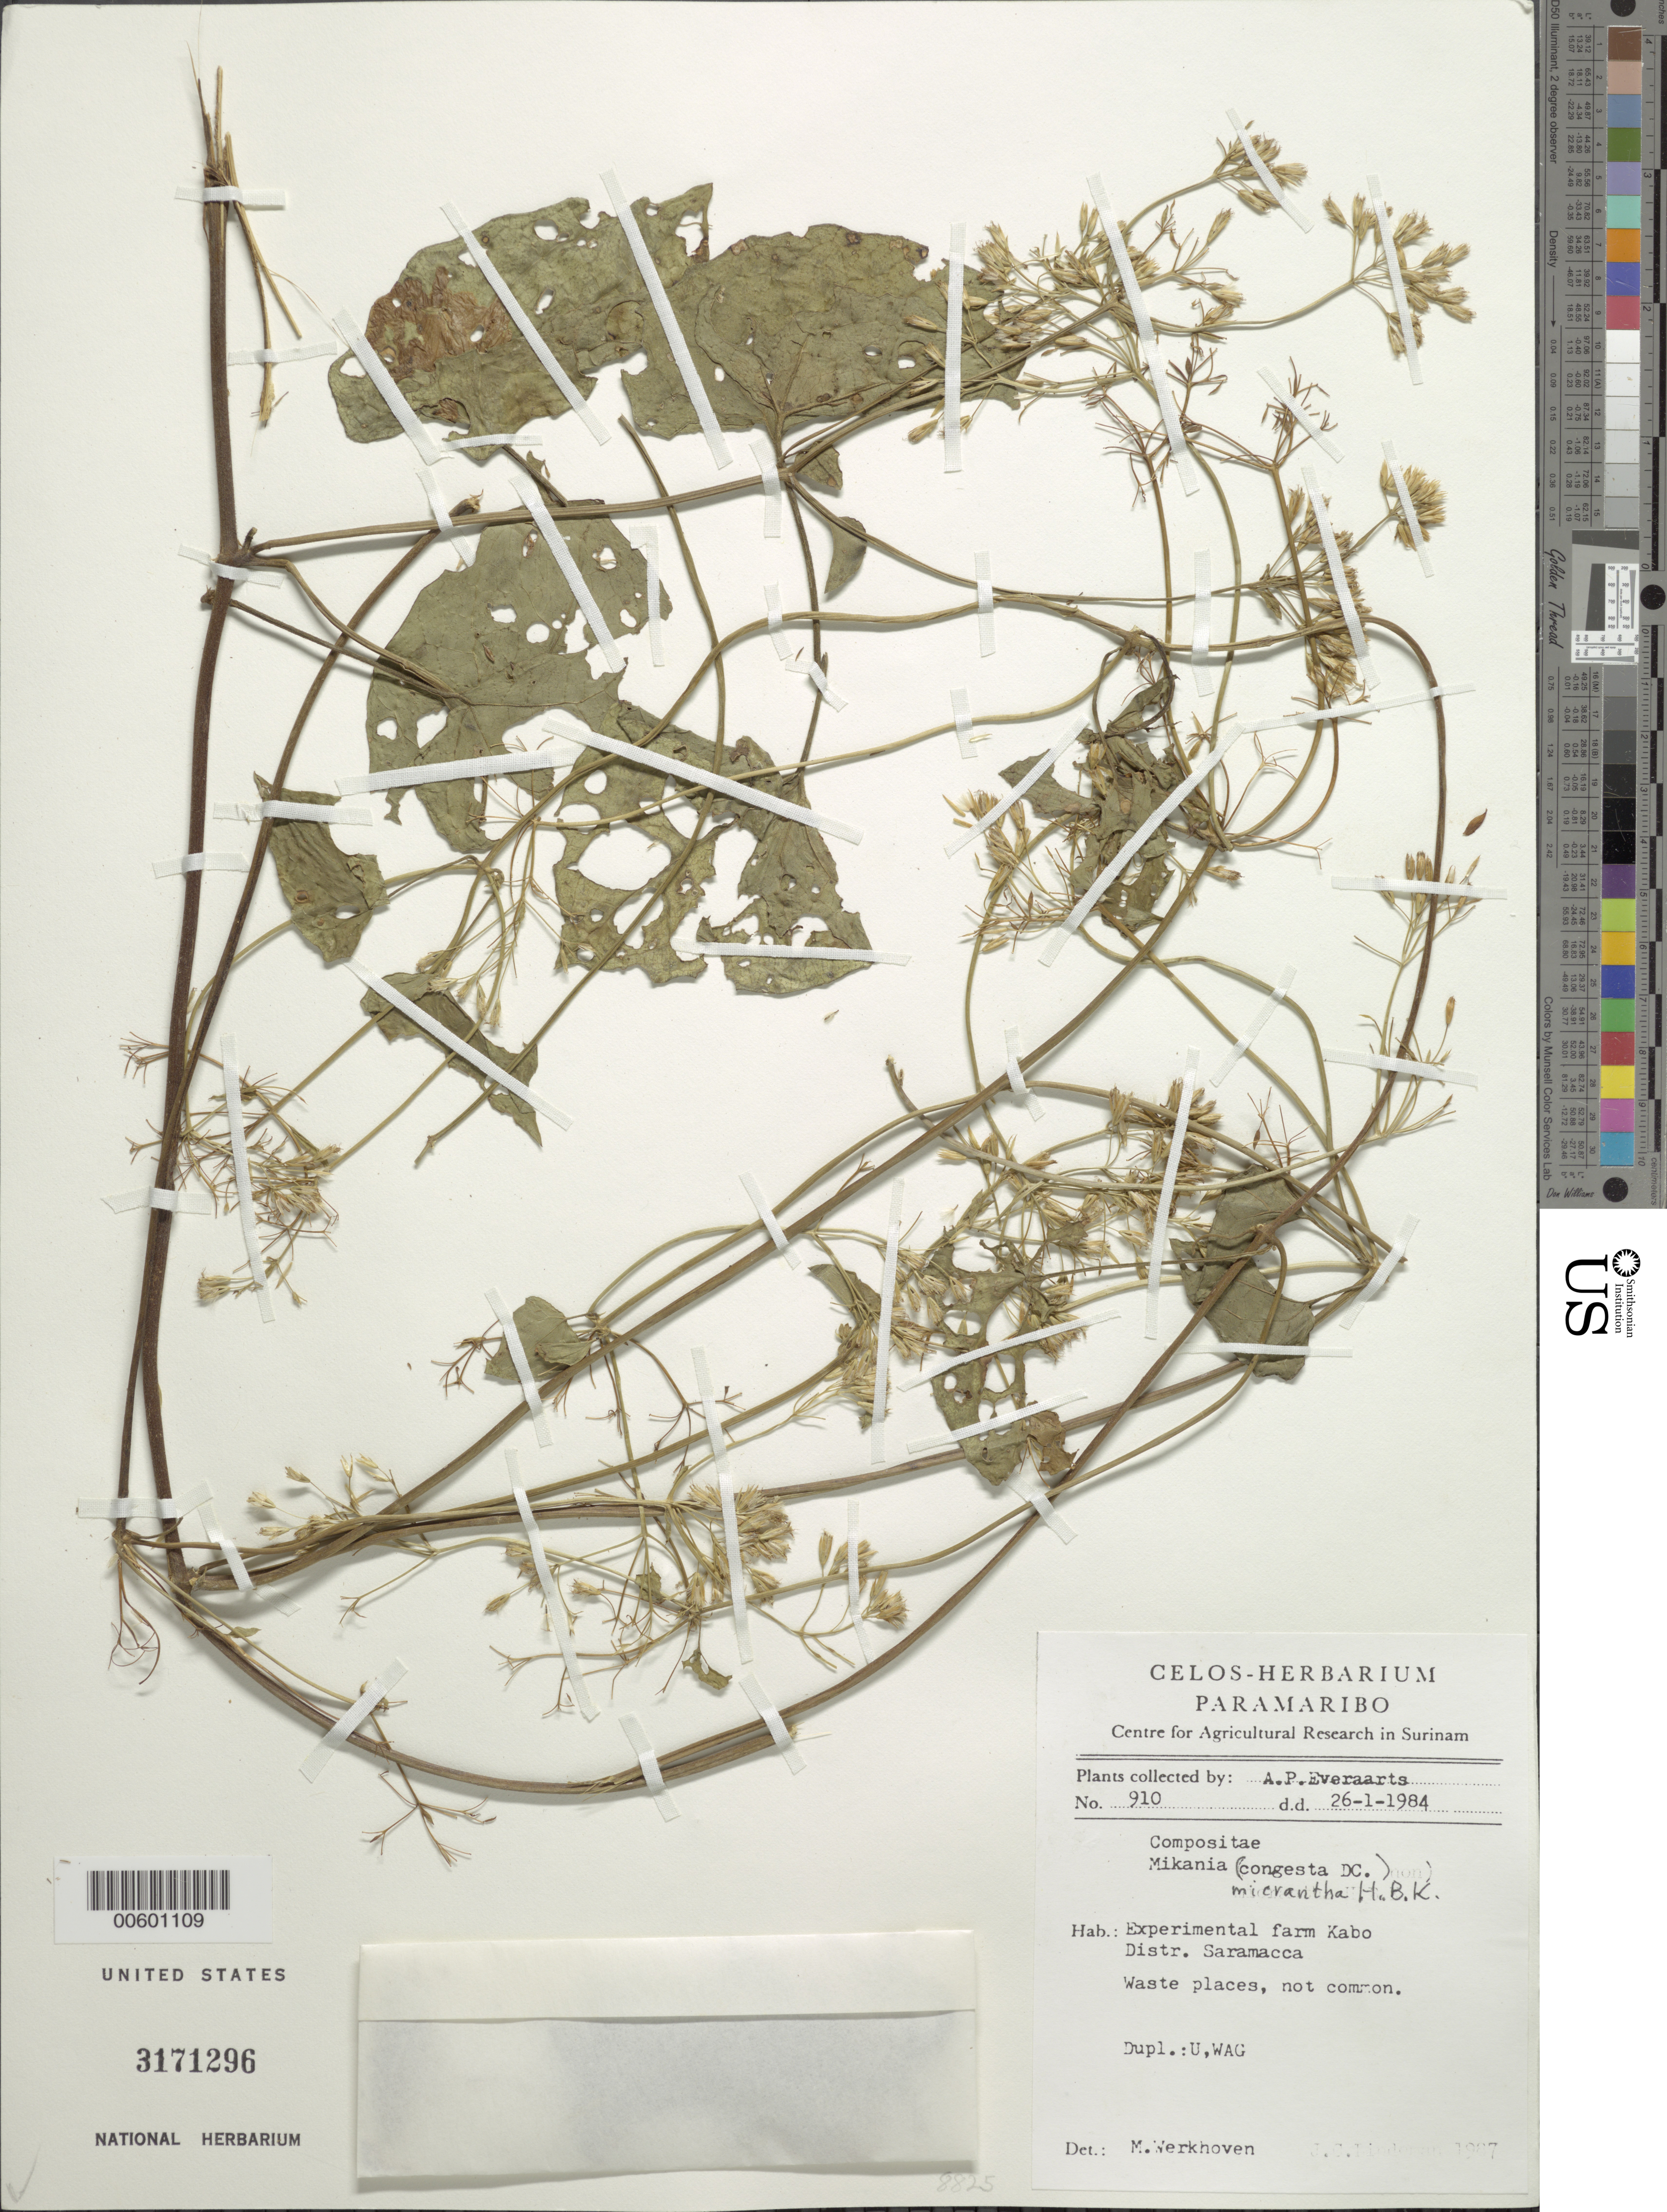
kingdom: Plantae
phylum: Tracheophyta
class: Magnoliopsida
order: Asterales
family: Asteraceae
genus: Mikania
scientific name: Mikania micrantha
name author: Kunth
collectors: A. Everaarts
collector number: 910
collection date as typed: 26-Jan-84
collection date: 1984-01-26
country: Suriname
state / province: Saramacca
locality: Kabo Experimental Farm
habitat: Waste places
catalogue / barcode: US 3171296